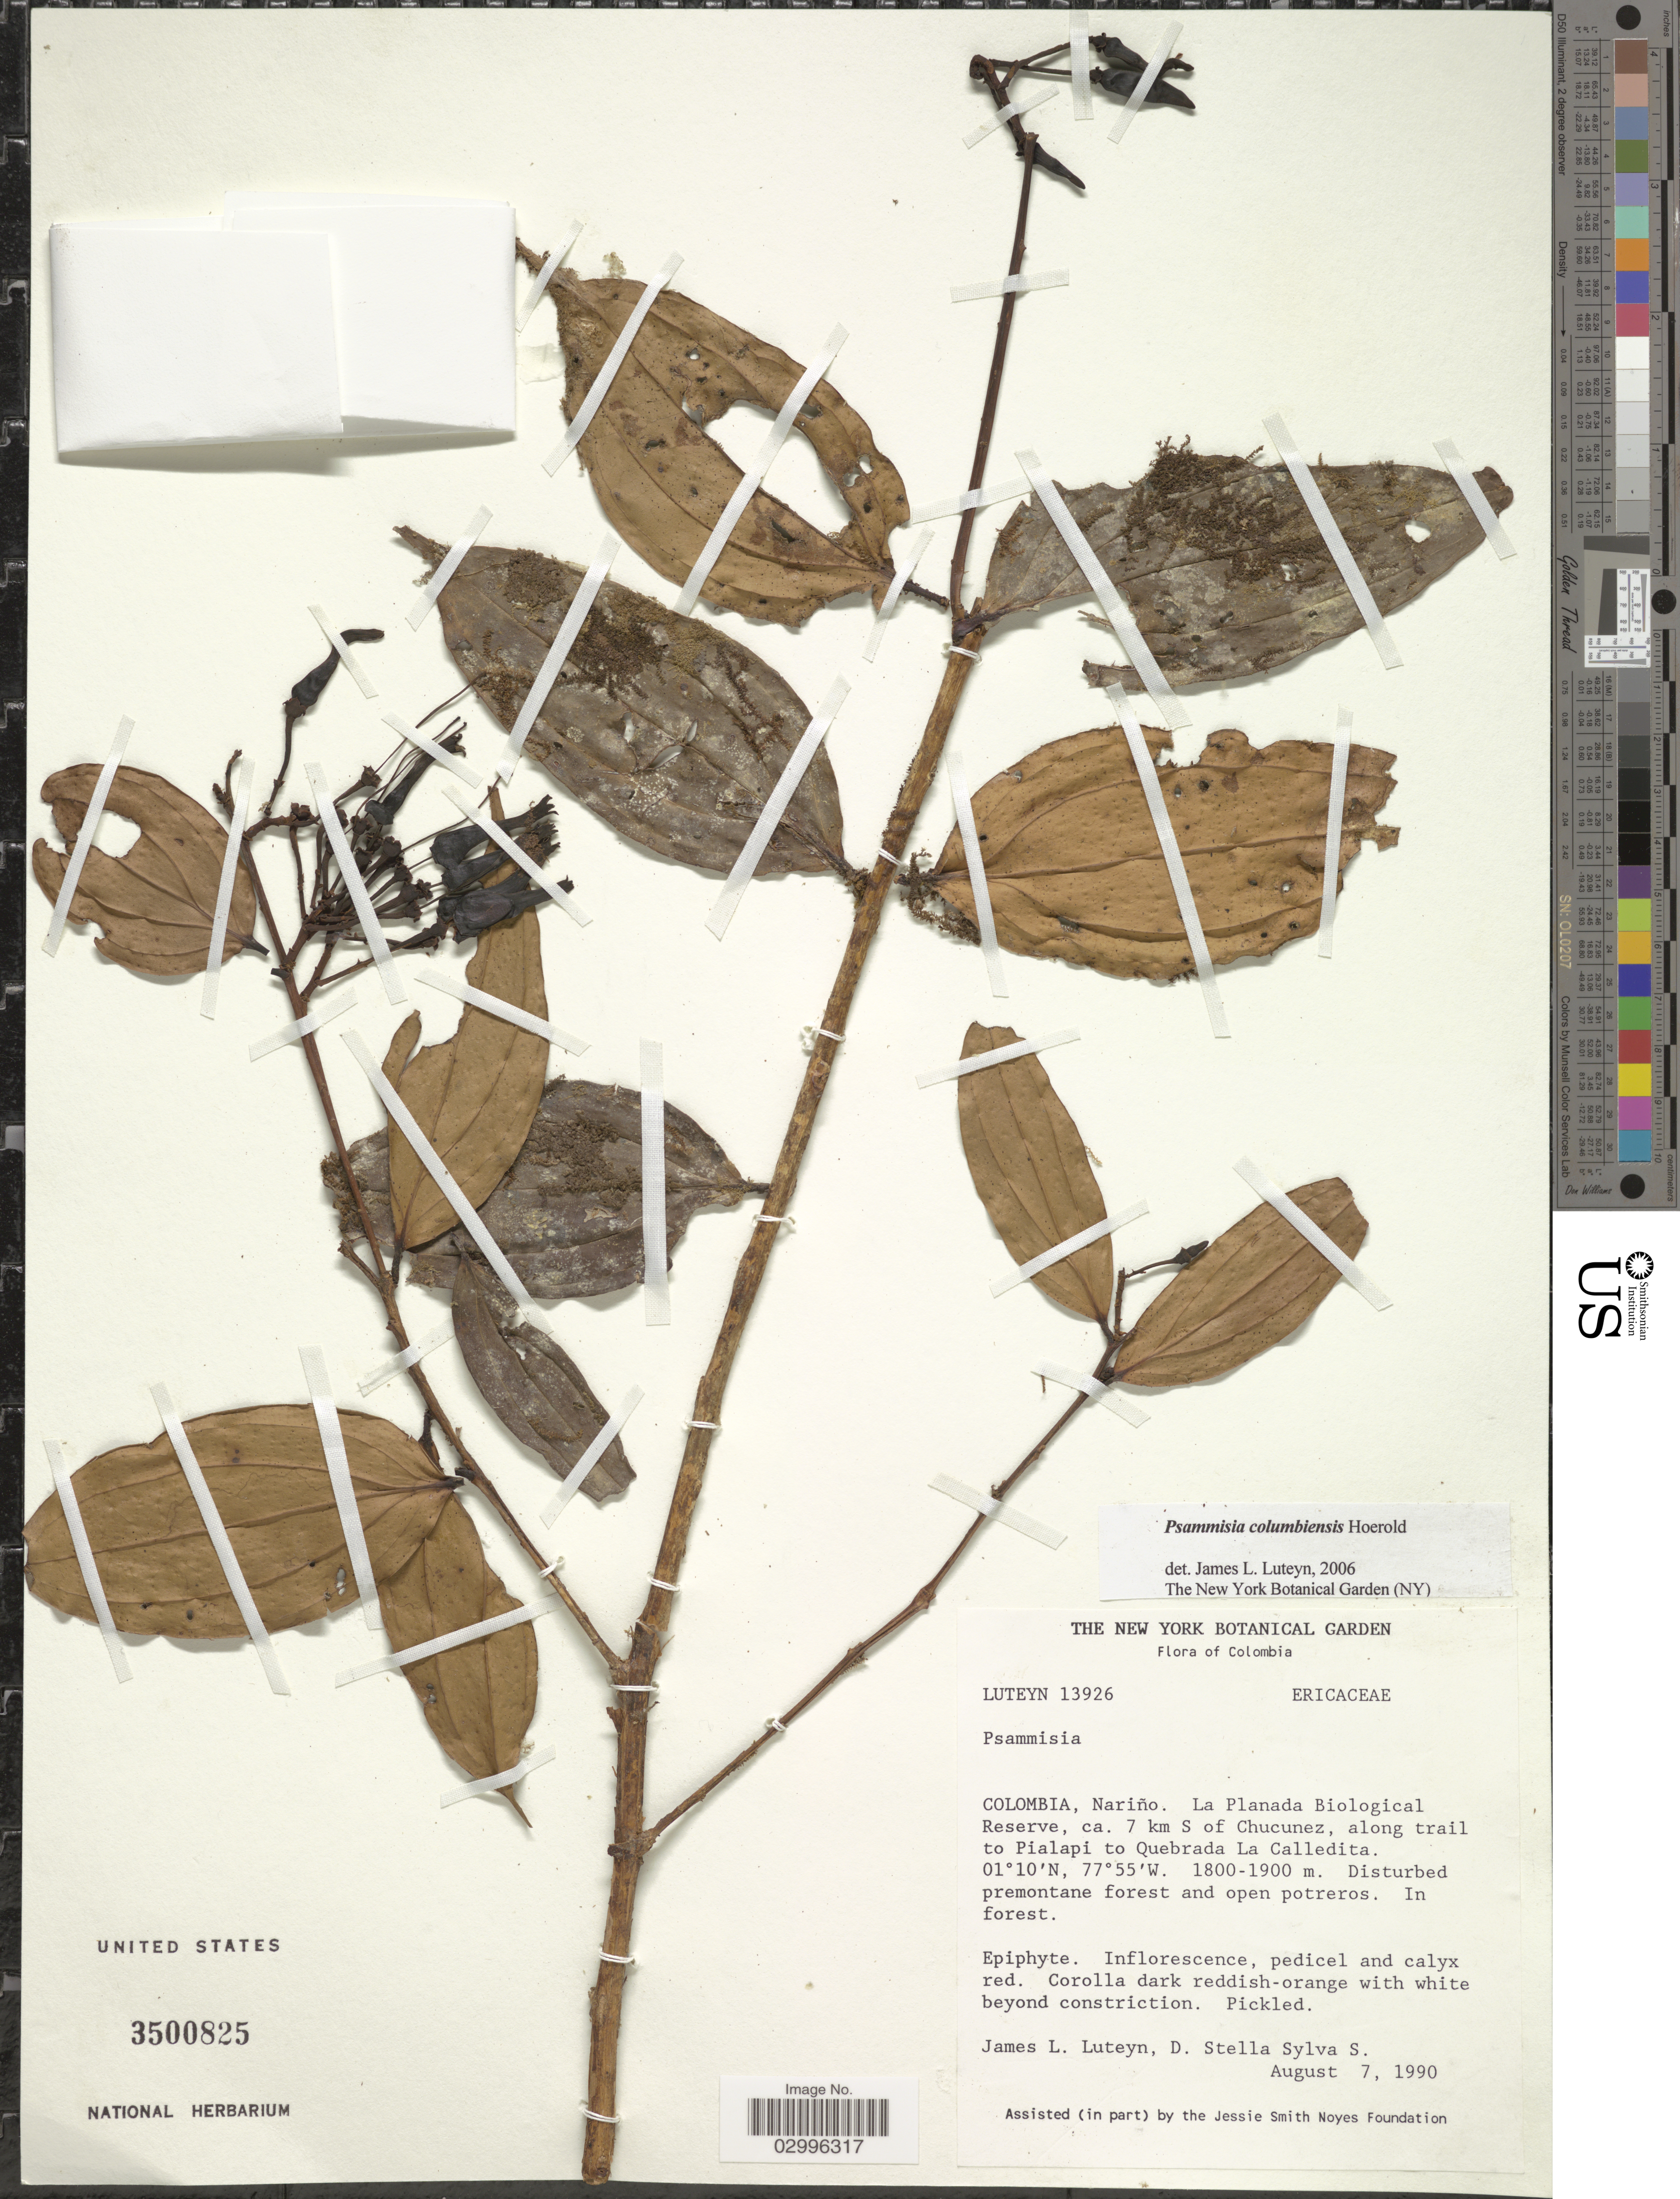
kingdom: Plantae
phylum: Tracheophyta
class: Magnoliopsida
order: Ericales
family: Ericaceae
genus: Psammisia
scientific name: Psammisia columbiensis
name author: Hoerold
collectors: J. L. Luteyn & Stella Sylva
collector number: LUTEYN 13926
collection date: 1990-08-07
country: Colombia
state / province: Nariño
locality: La Planada Biological Reserve, ca. 7 km S of Chucunez, along trail to Pialapi to Quebrada La Calledita.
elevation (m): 1800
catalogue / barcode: US 3500825